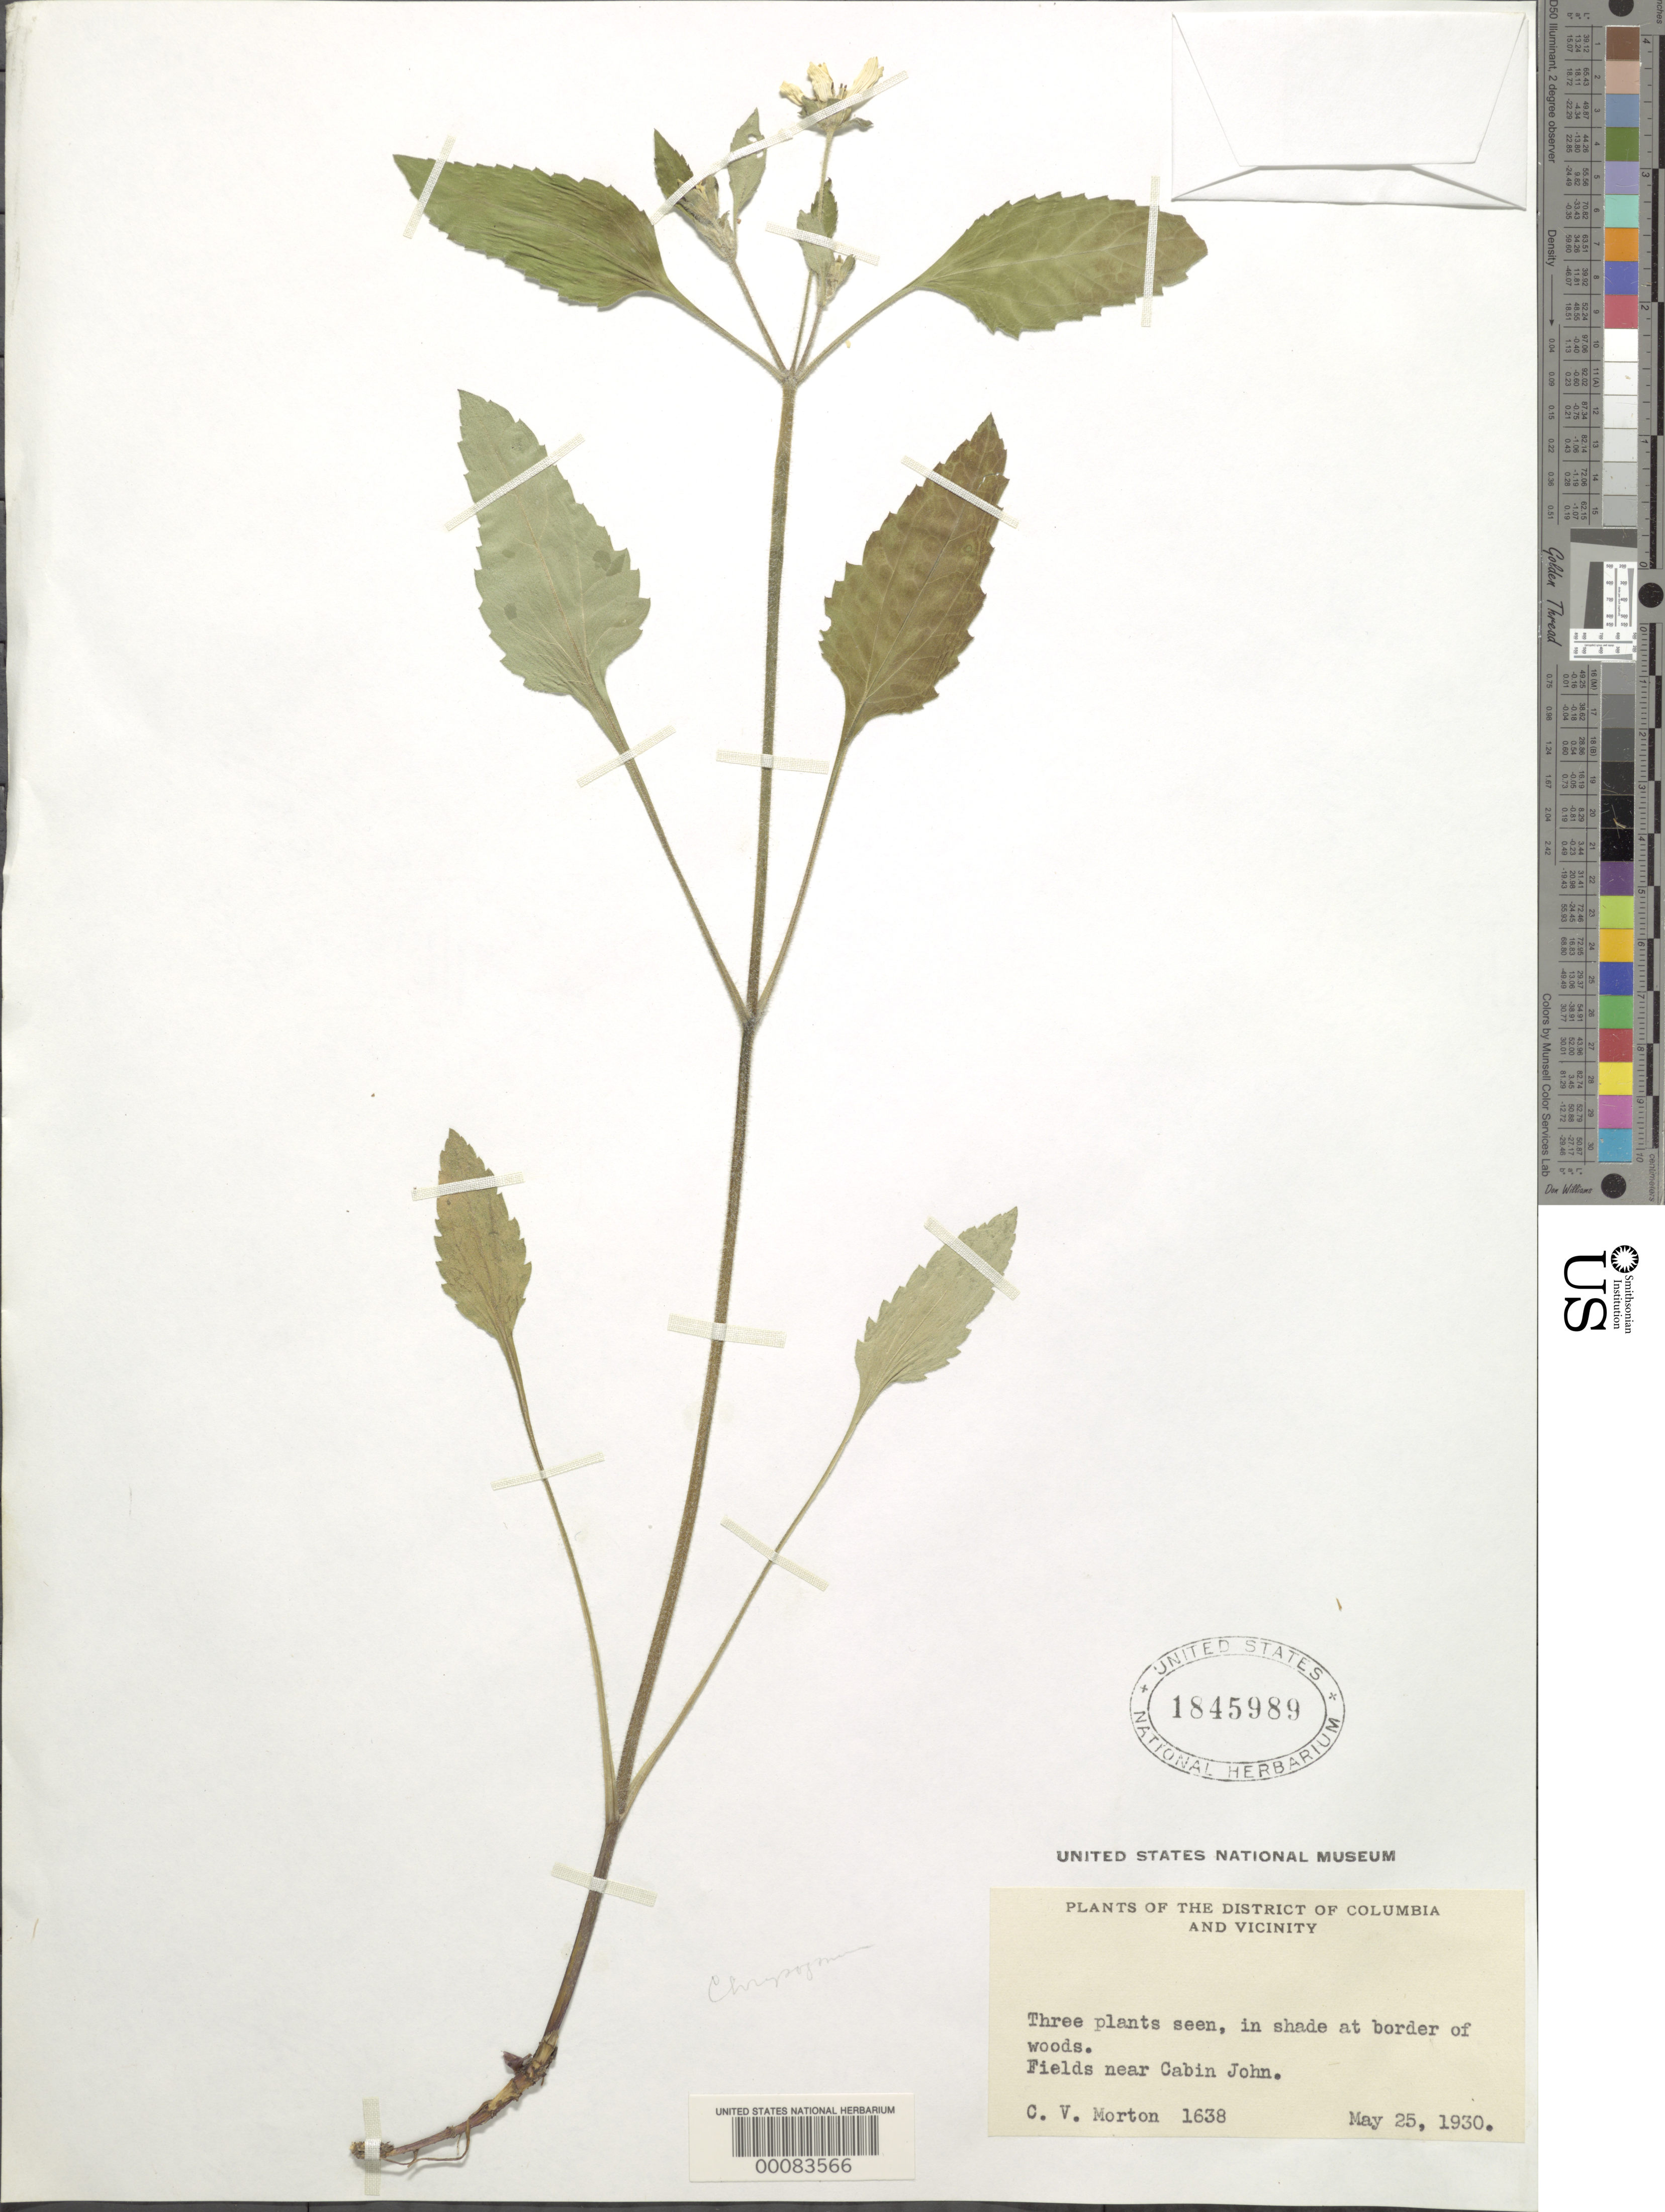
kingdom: Plantae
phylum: Tracheophyta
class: Magnoliopsida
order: Asterales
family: Asteraceae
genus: Chrysogonum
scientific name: Chrysogonum virginianum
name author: L.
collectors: C. V. Morton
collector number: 1638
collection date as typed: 25 May 1930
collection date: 1930-05-25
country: United States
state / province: Maryland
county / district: Montgomery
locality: Near Cabin John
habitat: Border of woods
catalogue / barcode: US 1845989